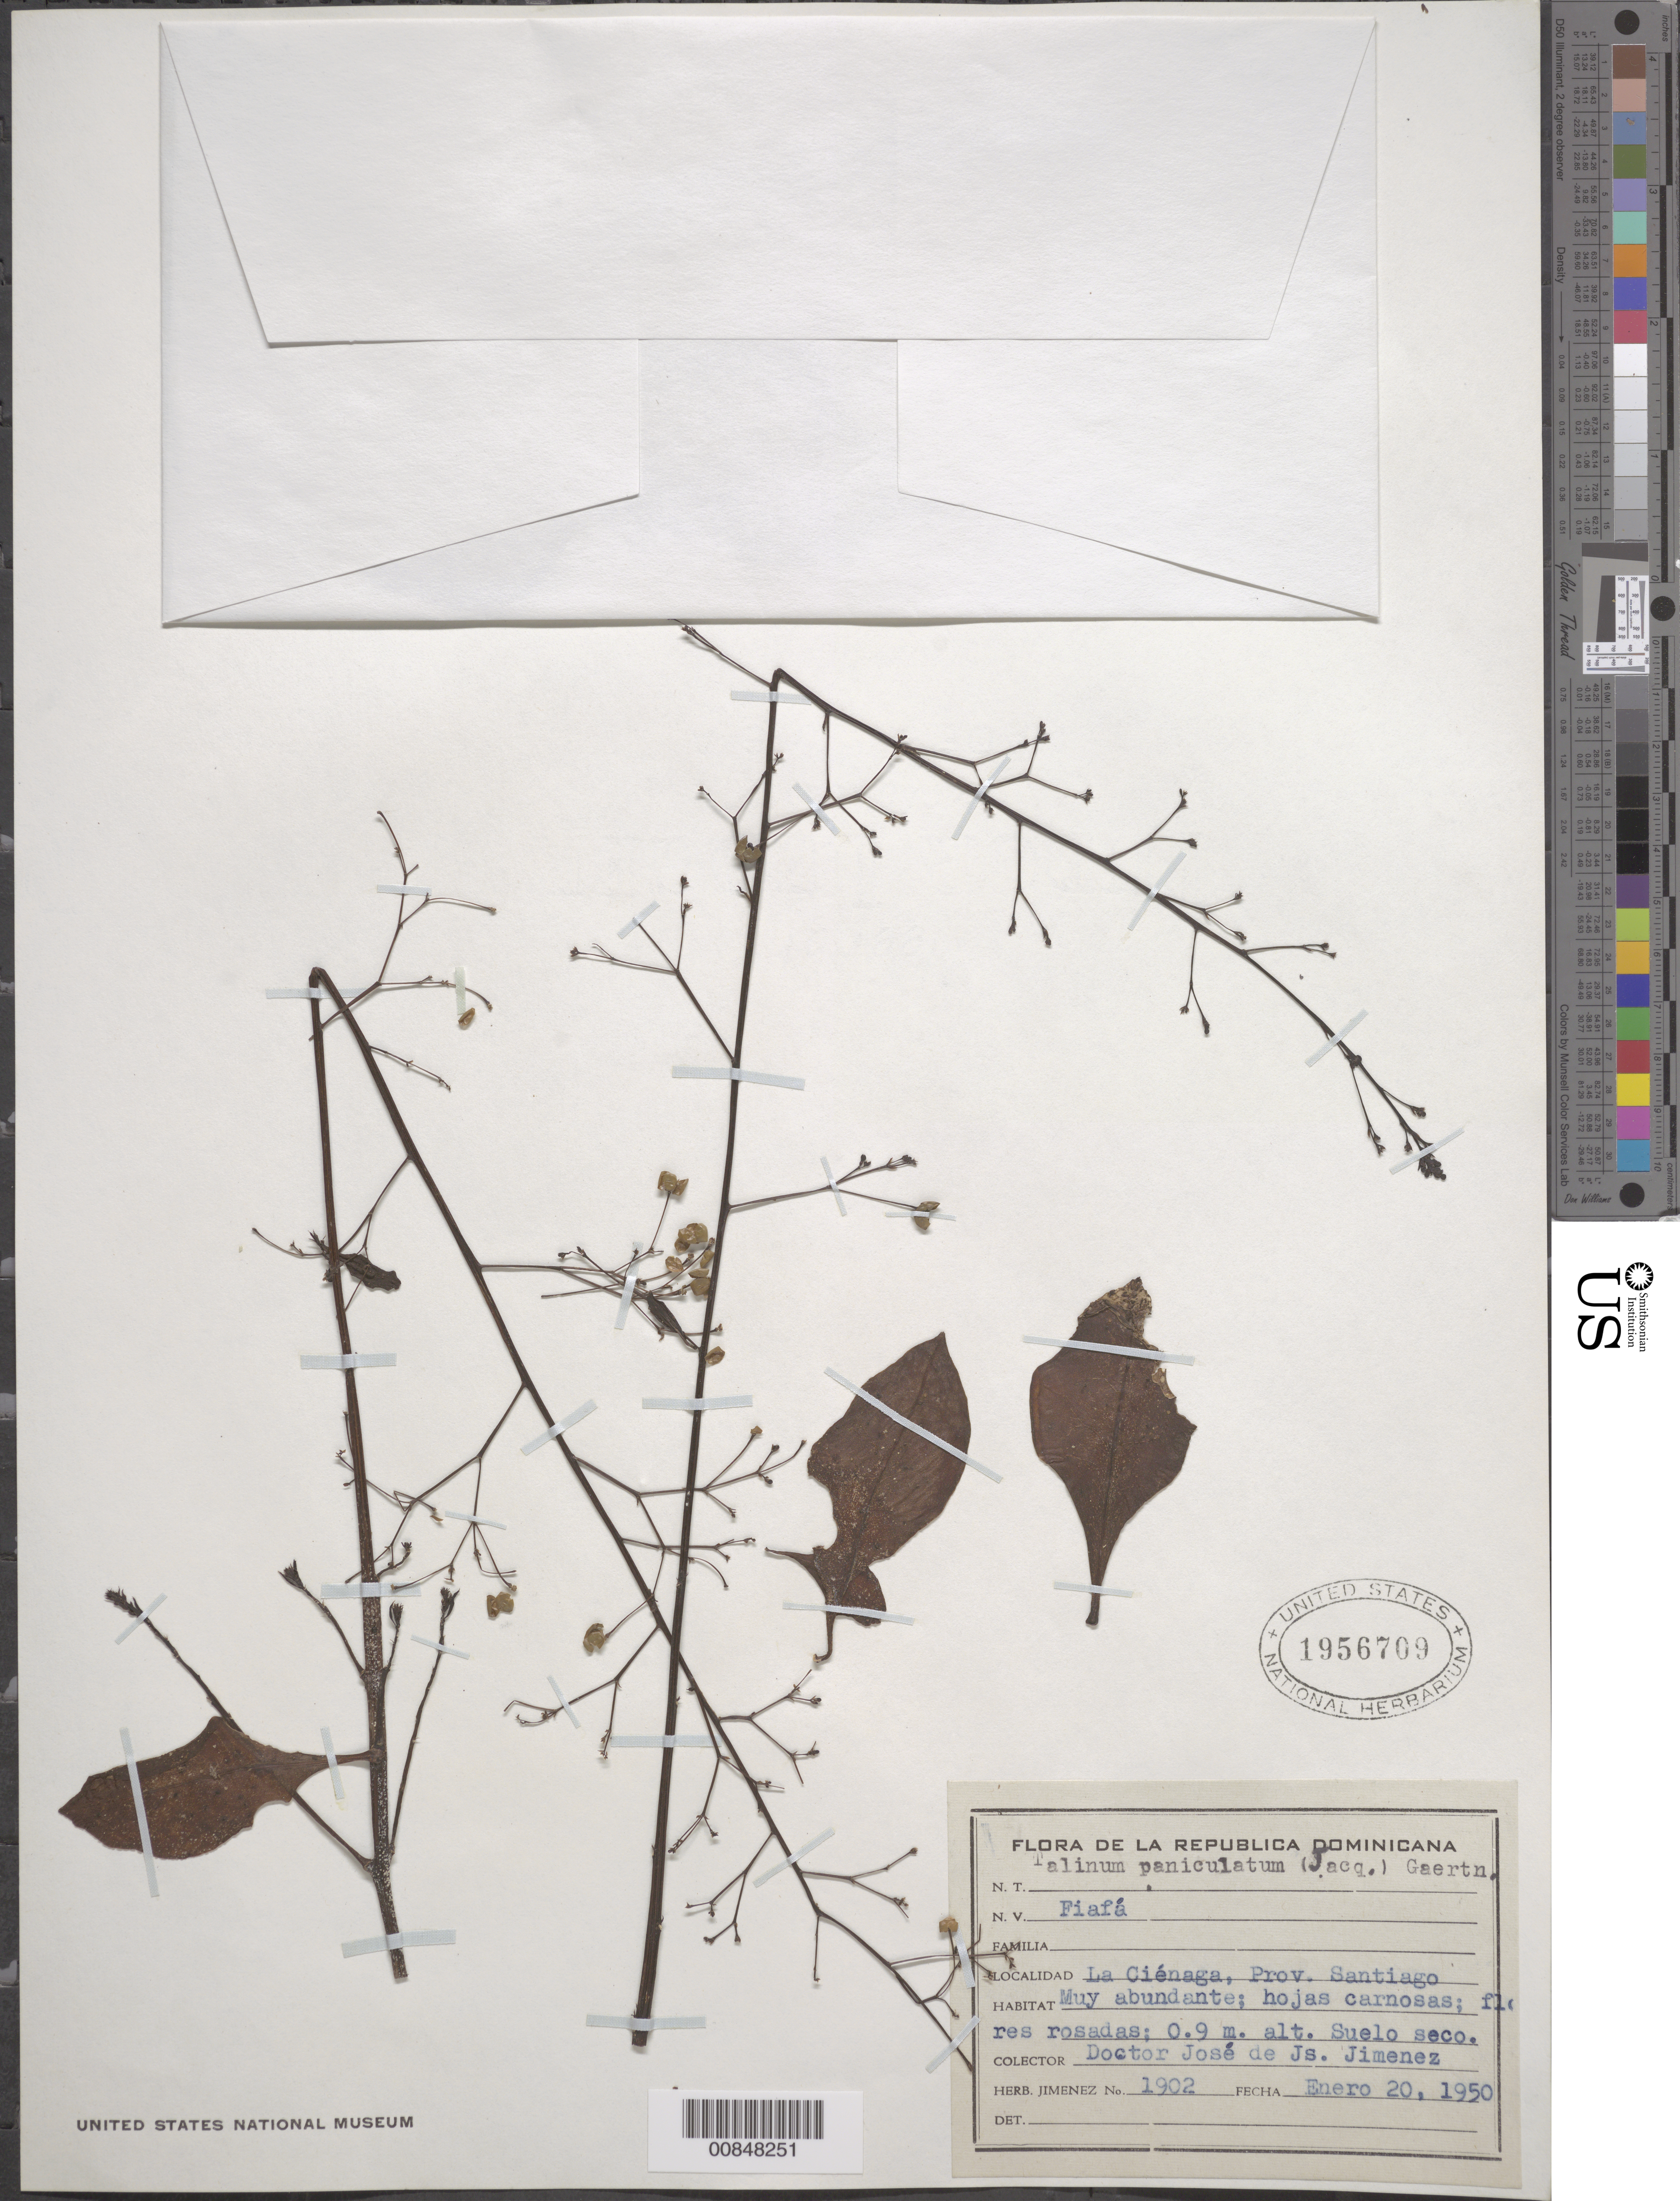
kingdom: Plantae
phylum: Tracheophyta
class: Magnoliopsida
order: Caryophyllales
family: Talinaceae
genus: Talinum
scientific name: Talinum paniculatum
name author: (Jacq.) Gaertn.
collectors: J. J. Jiménez Almonte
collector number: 1902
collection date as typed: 20 Jan 1950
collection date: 1950-01-20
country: Dominican Republic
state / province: Santiago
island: Hispaniola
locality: La Ciénaga.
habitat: Suelo seco.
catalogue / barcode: US 1956709